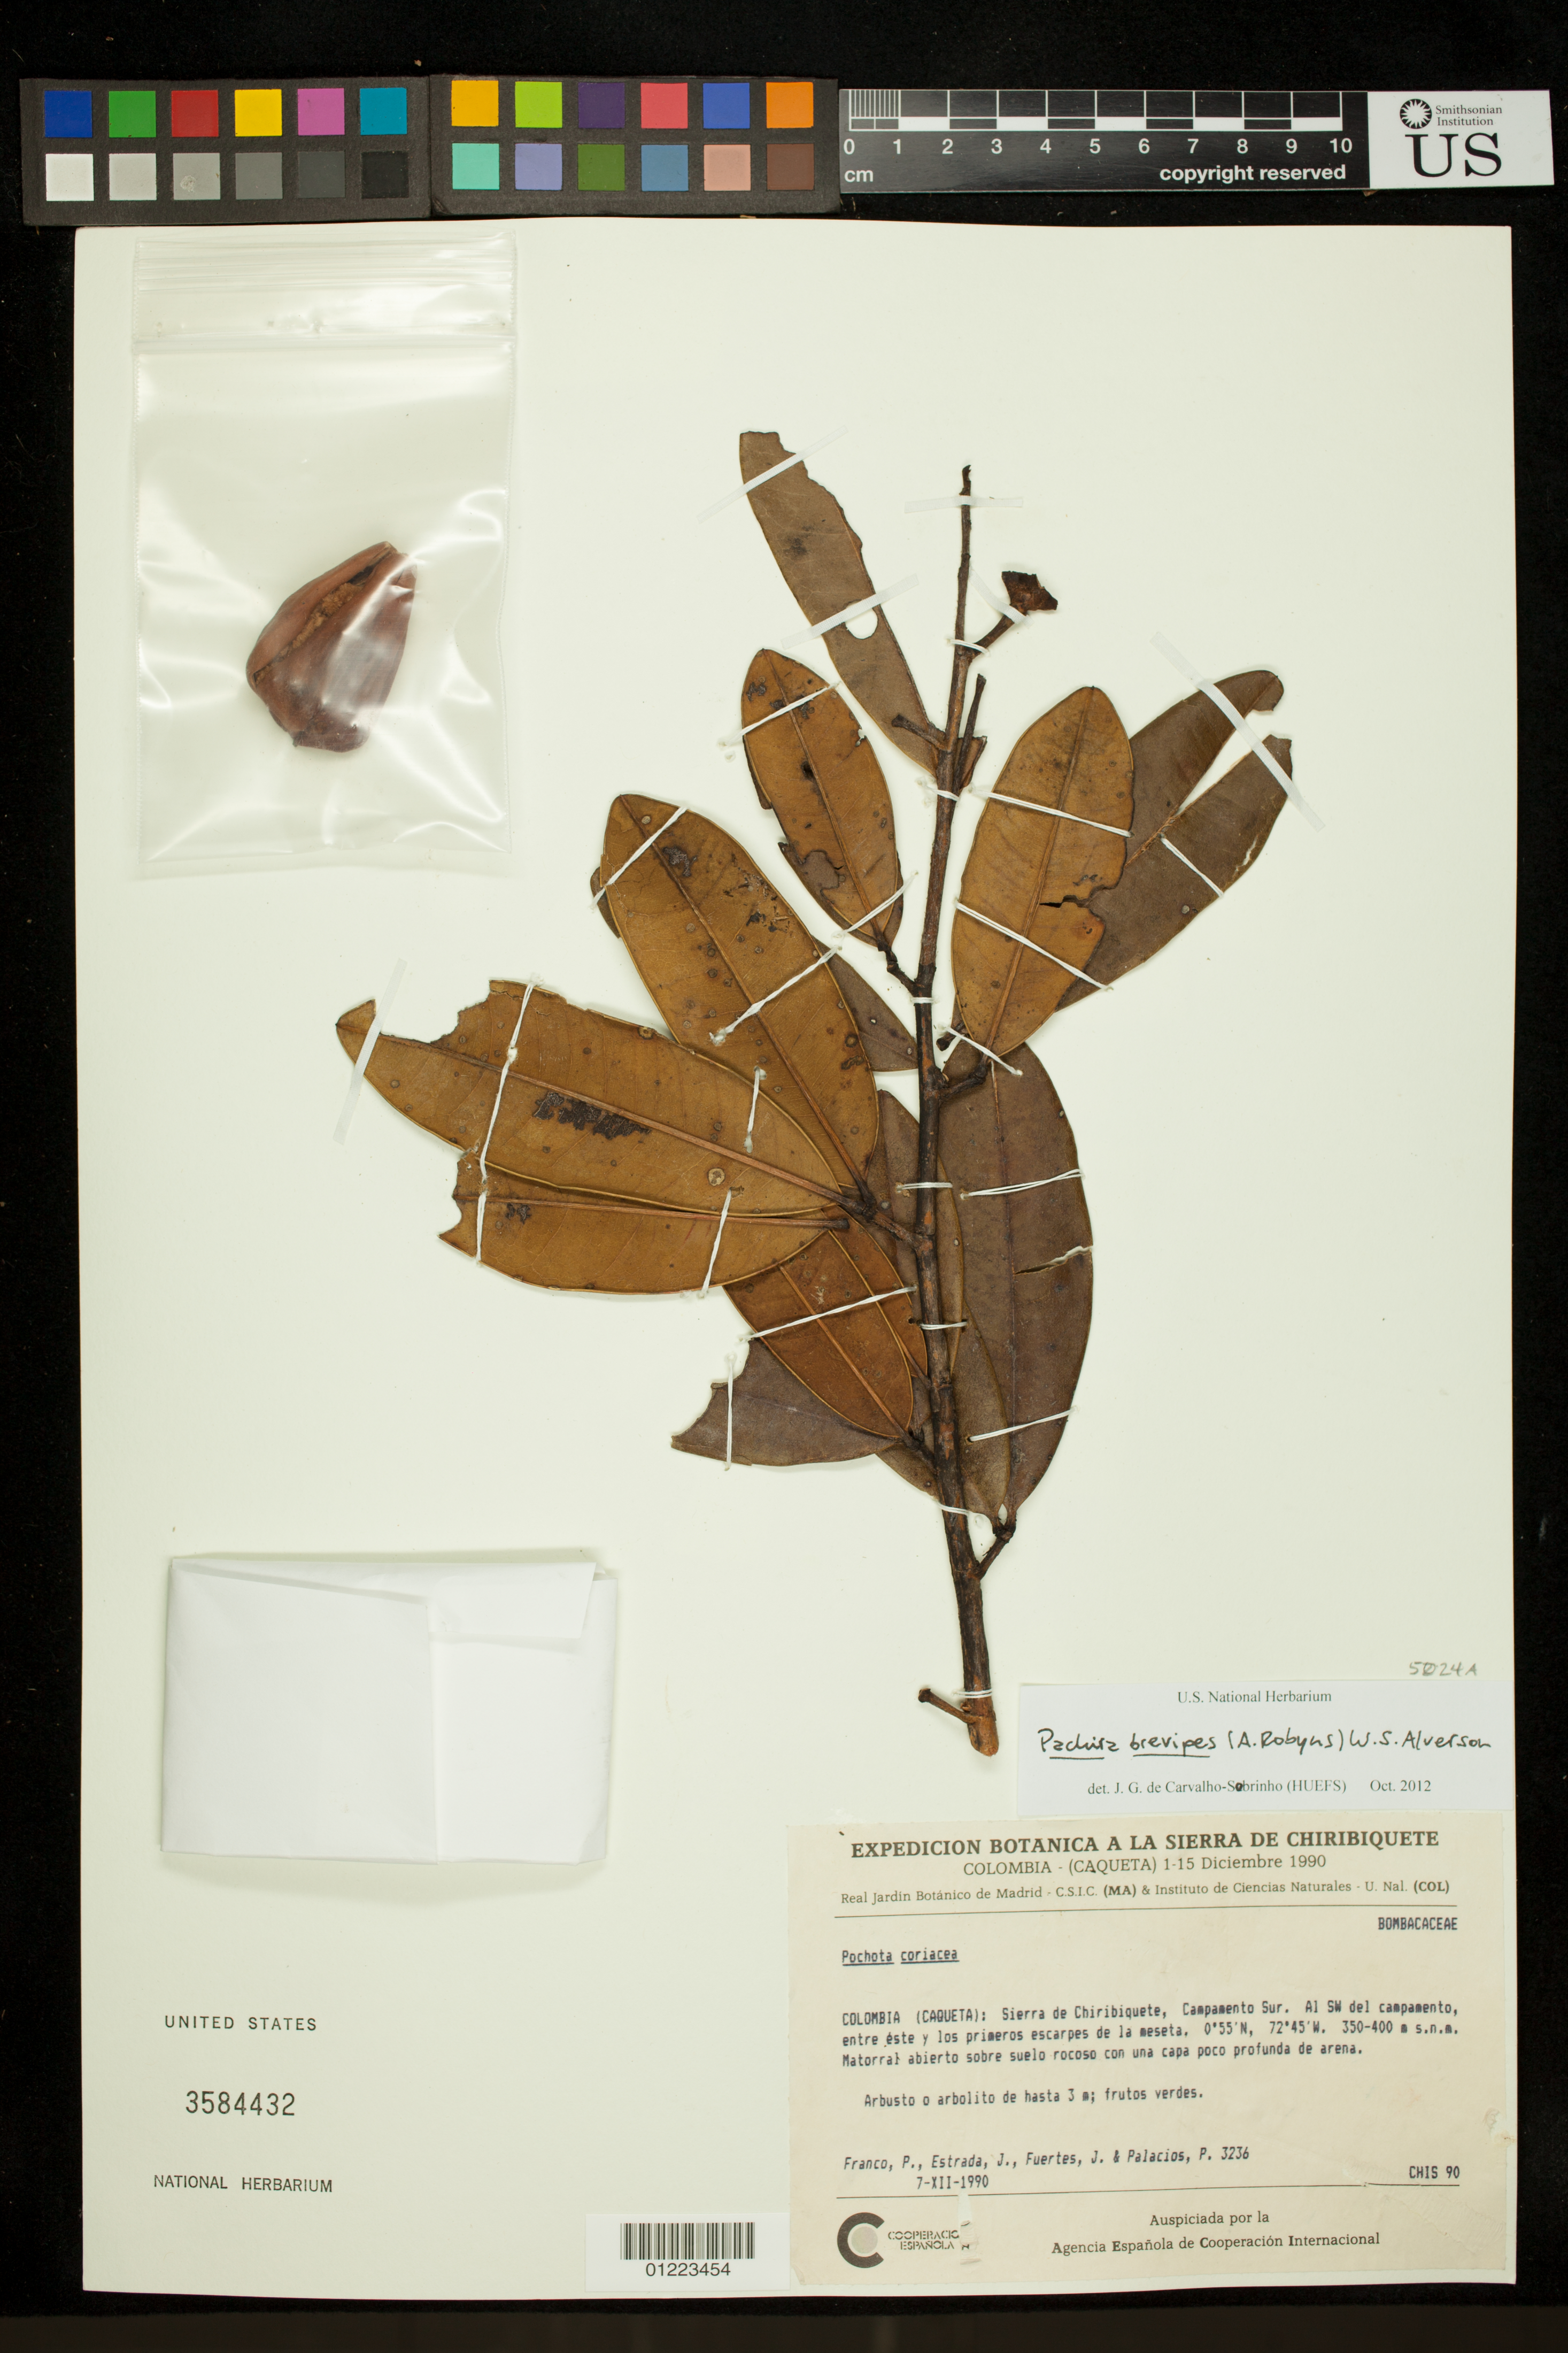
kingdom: Plantae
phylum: Tracheophyta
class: Magnoliopsida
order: Malvales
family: Malvaceae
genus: Pachira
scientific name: Pachira brevipes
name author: (A. Robyns) W.S. Alverson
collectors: P. Franco, J. Estrada, J. Fuertes & P. Palacios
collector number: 3236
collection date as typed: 12/7/1990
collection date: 1990-12-07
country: Colombia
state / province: Caqueta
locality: Caqueta: Sierra de Chiribiquete, Campamento Sur. Al SW del campamento, entre éste y los primeros escarpes de la meseta.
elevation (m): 350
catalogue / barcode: US 3584432